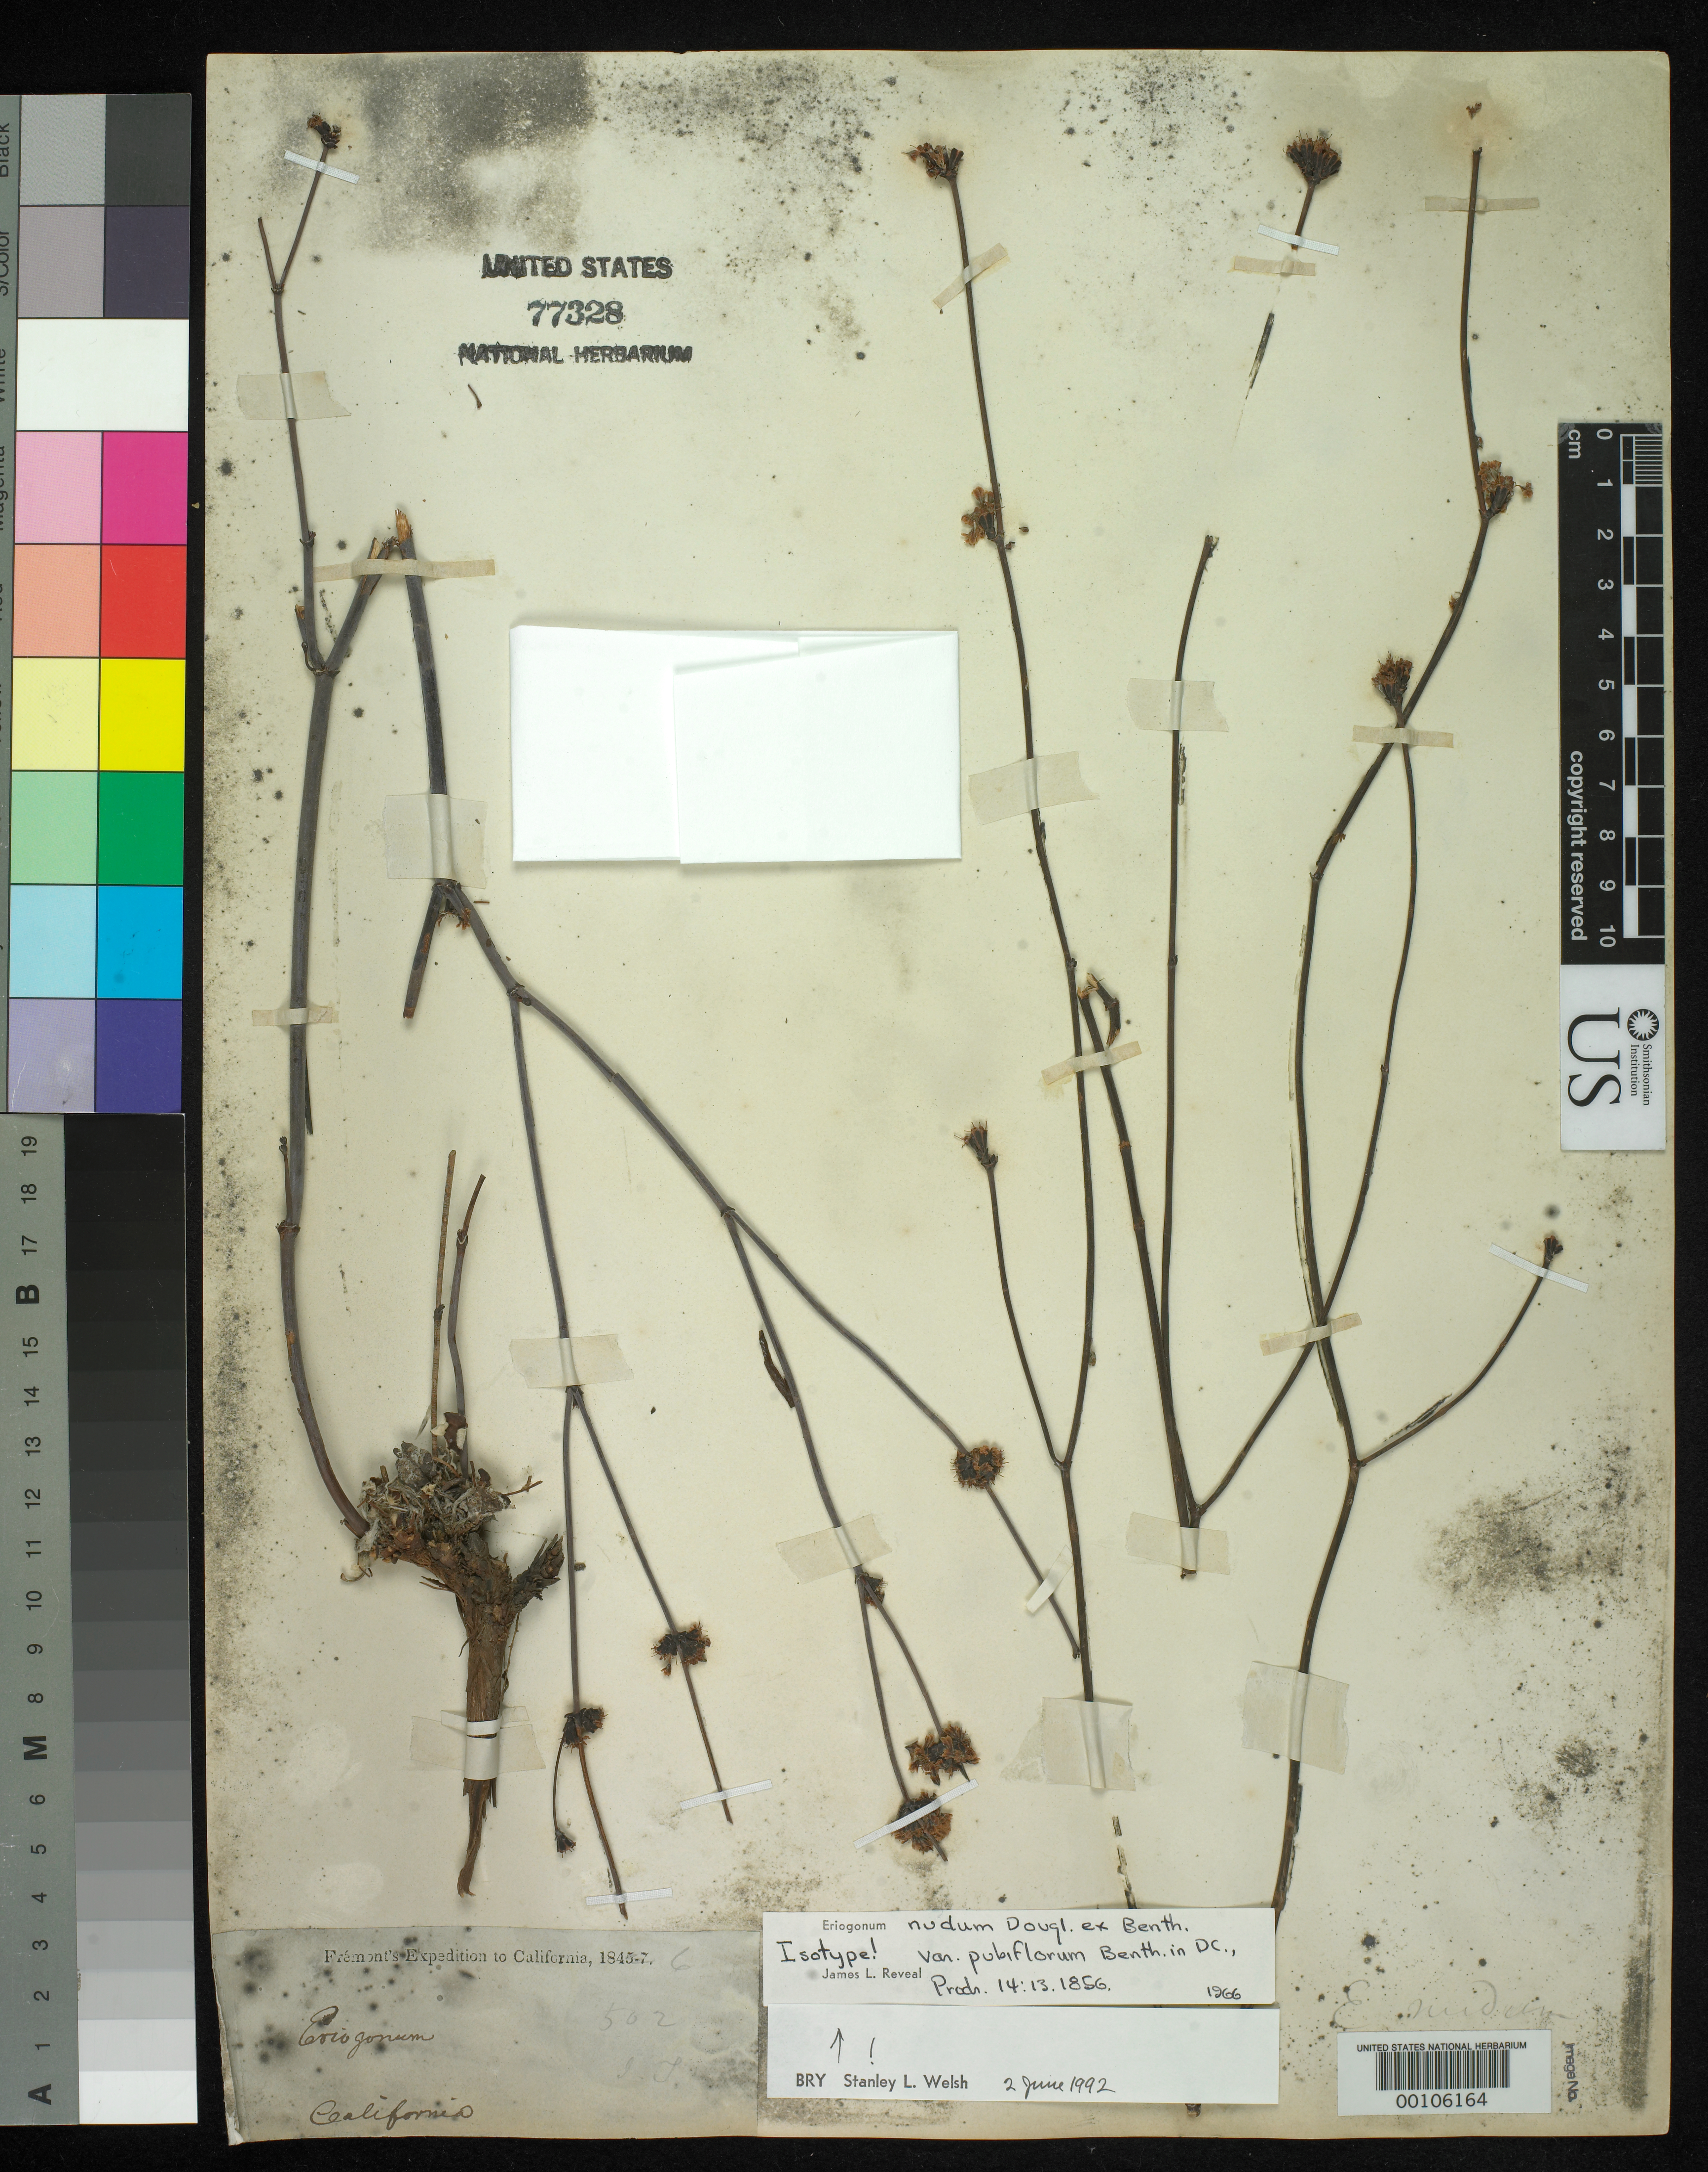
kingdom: Plantae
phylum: Tracheophyta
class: Magnoliopsida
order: Caryophyllales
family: Polygonaceae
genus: Eriogonum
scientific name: Eriogonum nudum var. pubiflorum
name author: Benth. in DC.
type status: Isotype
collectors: J. C. Frémont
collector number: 502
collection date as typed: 1845 to -- --- 1847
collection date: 1845/1847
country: United States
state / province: California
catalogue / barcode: US 77328